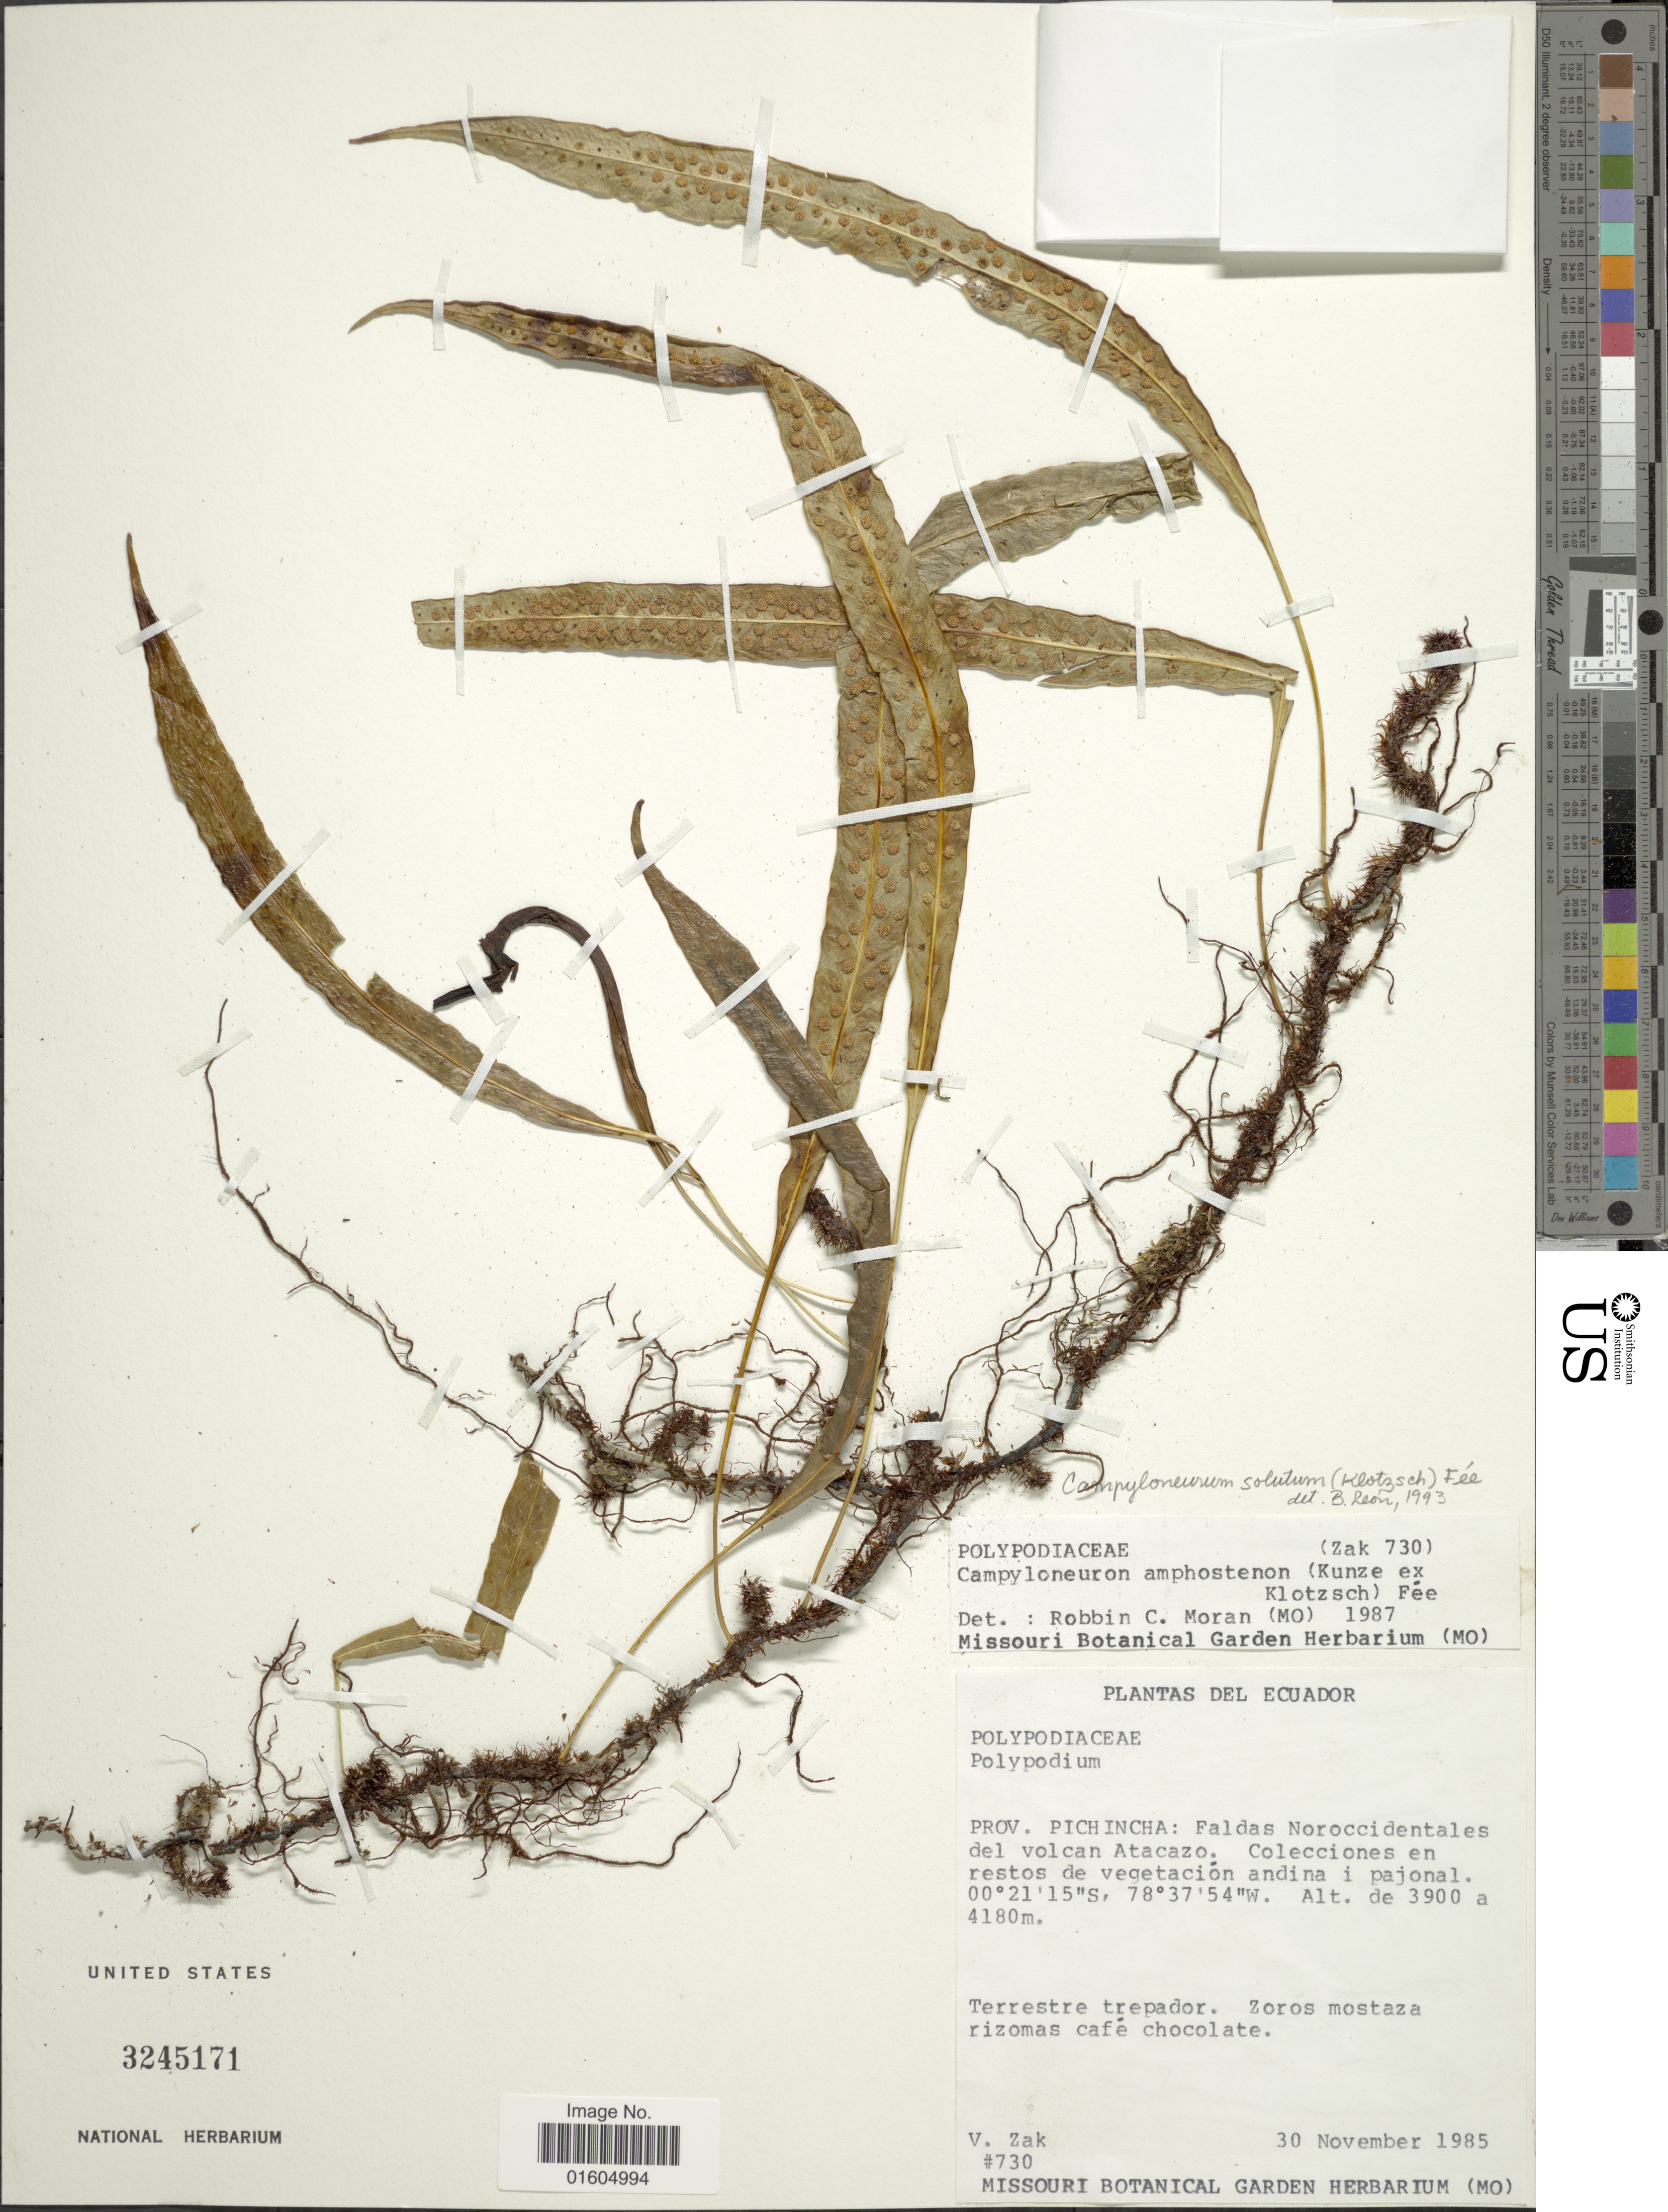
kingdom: Plantae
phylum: Tracheophyta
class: Polypodiopsida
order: Polypodiales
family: Polypodiaceae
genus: Campyloneurum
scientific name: Campyloneurum solutum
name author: (Klotzsch) Fée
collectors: V. Zak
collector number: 730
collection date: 1985-11-30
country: Ecuador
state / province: Pichincha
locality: Ecuador. Prov. Pichincha: Faldas Noroccidentales del volcan Atacazo. Colecciones en restos de vegetacion aninda i pajonal.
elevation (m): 3900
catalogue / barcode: US 3245171